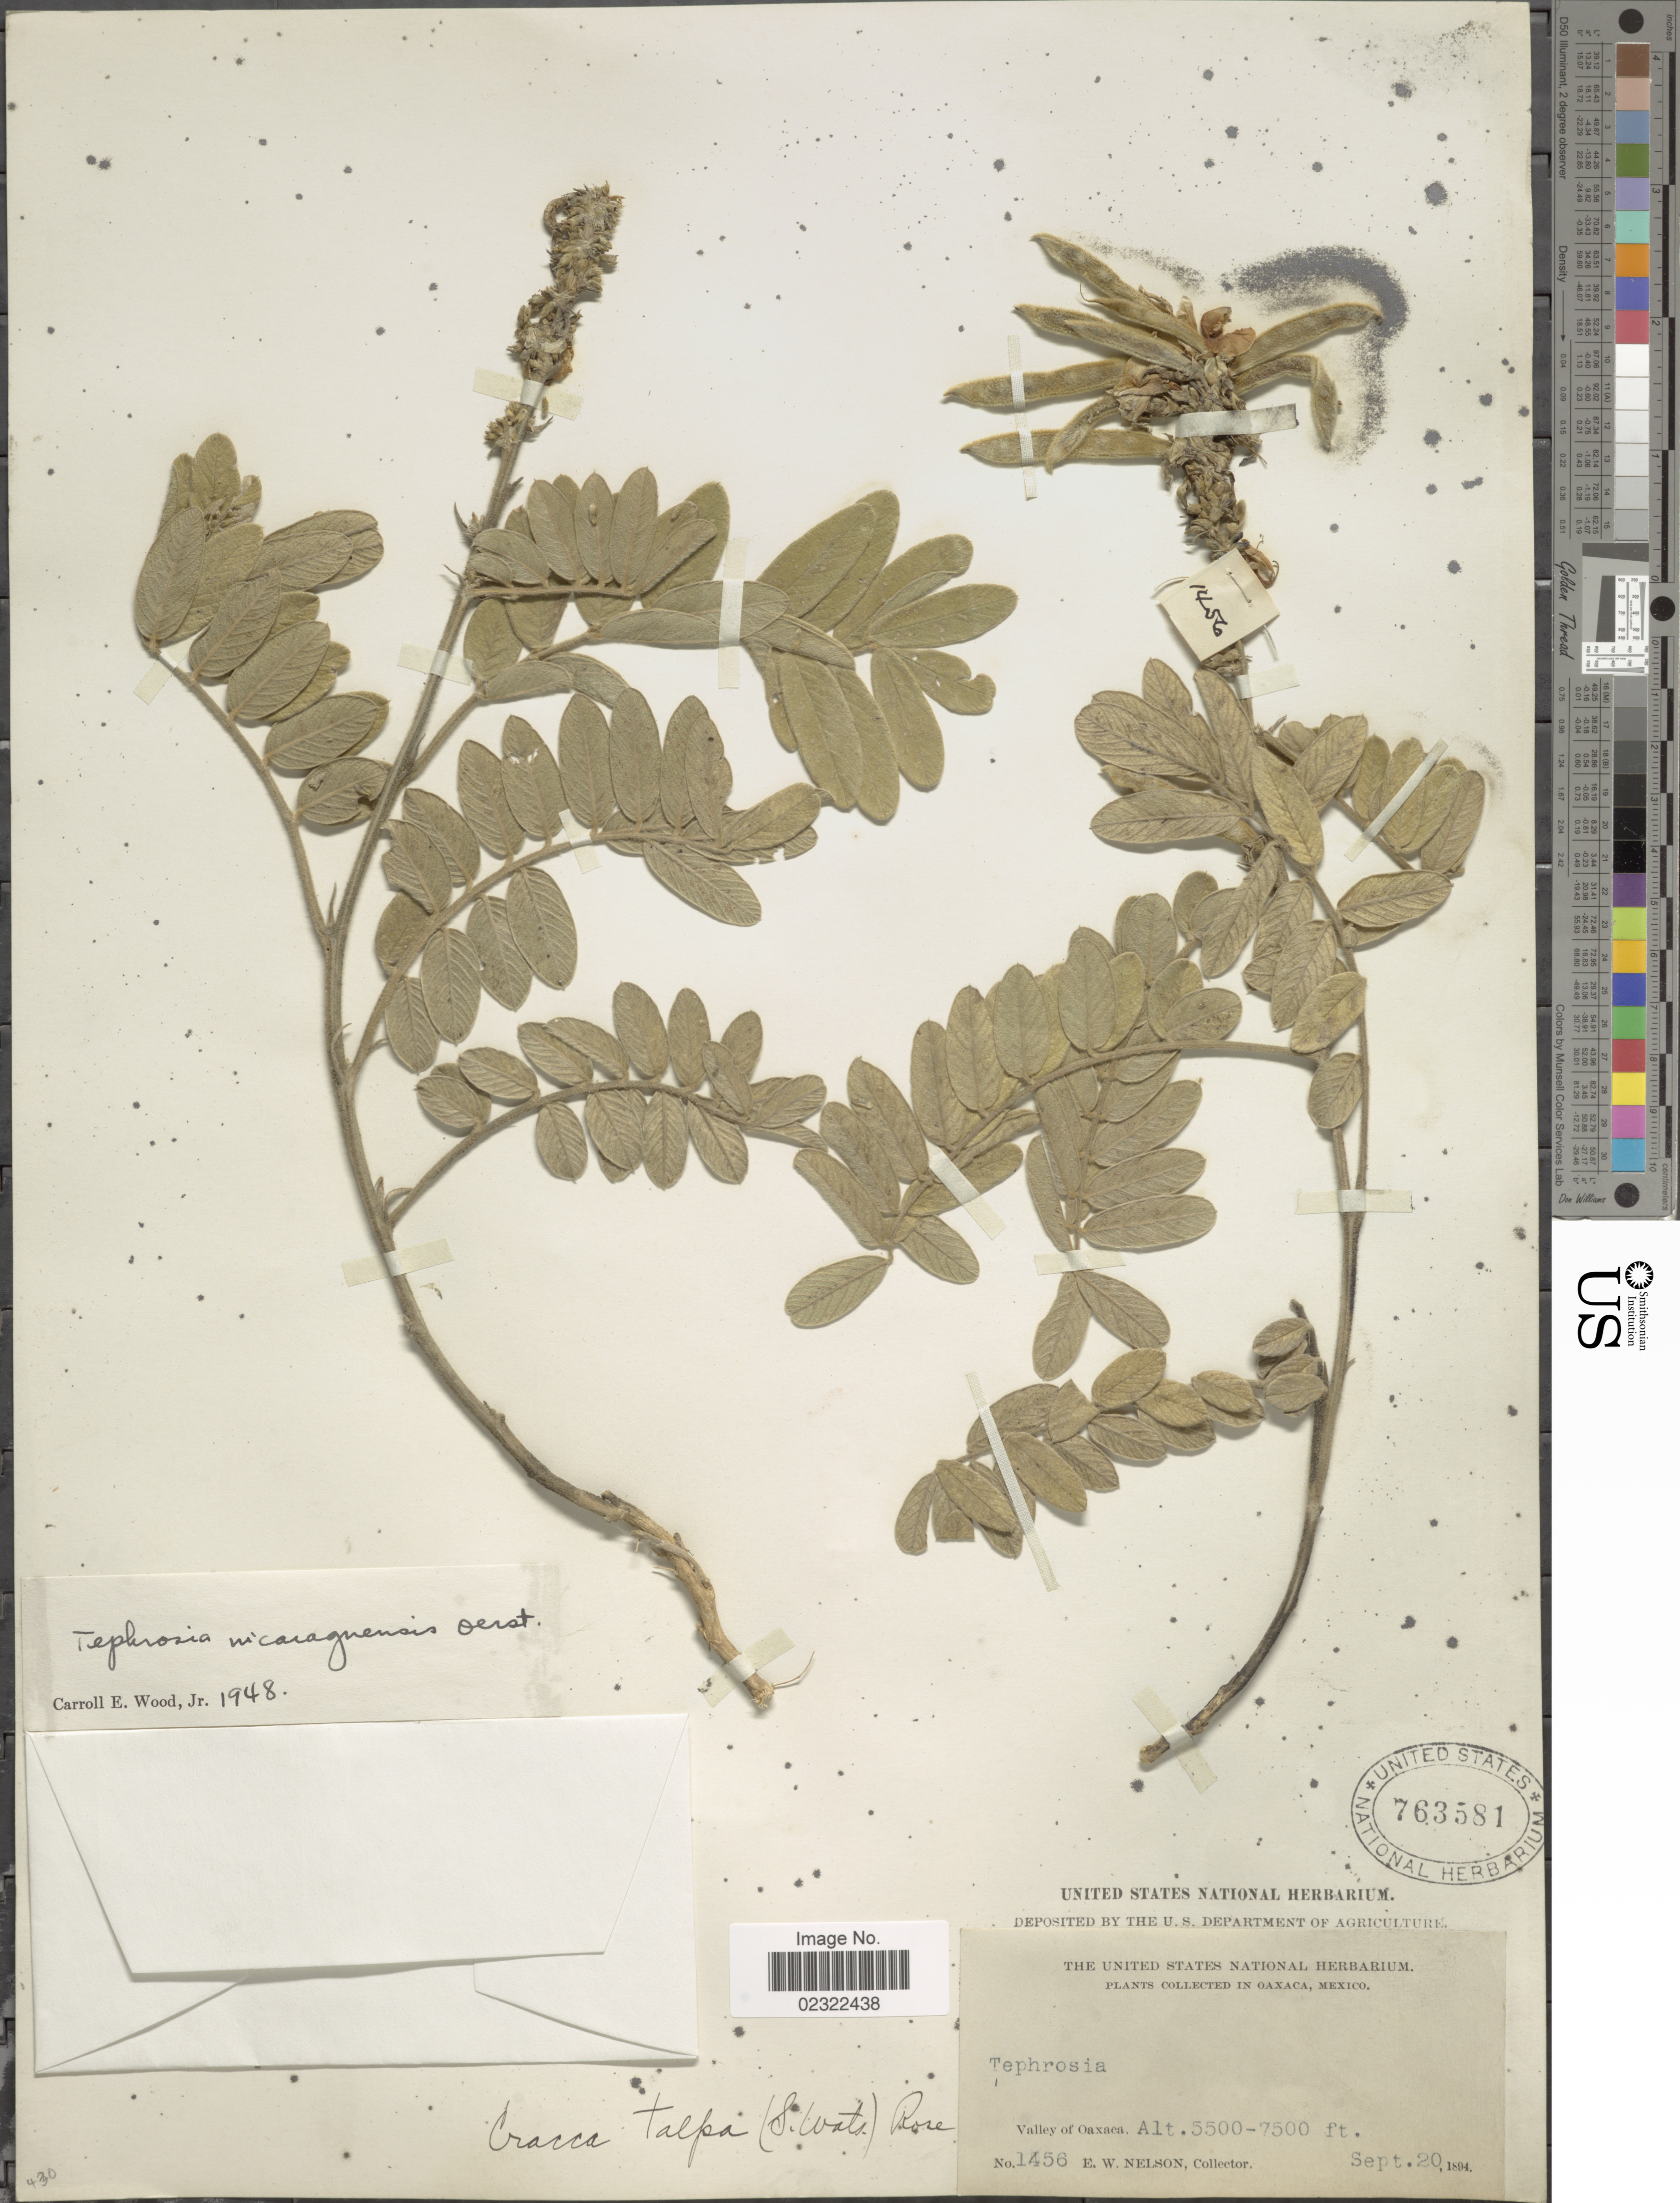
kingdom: Plantae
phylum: Tracheophyta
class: Magnoliopsida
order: Fabales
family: Fabaceae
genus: Tephrosia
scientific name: Tephrosia nicaraguensis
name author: Oerst.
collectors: E. W. Nelson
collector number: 1456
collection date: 1894-09-20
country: Mexico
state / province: Oaxaca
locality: Valley of Oaxaca.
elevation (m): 1676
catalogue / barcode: US 763581